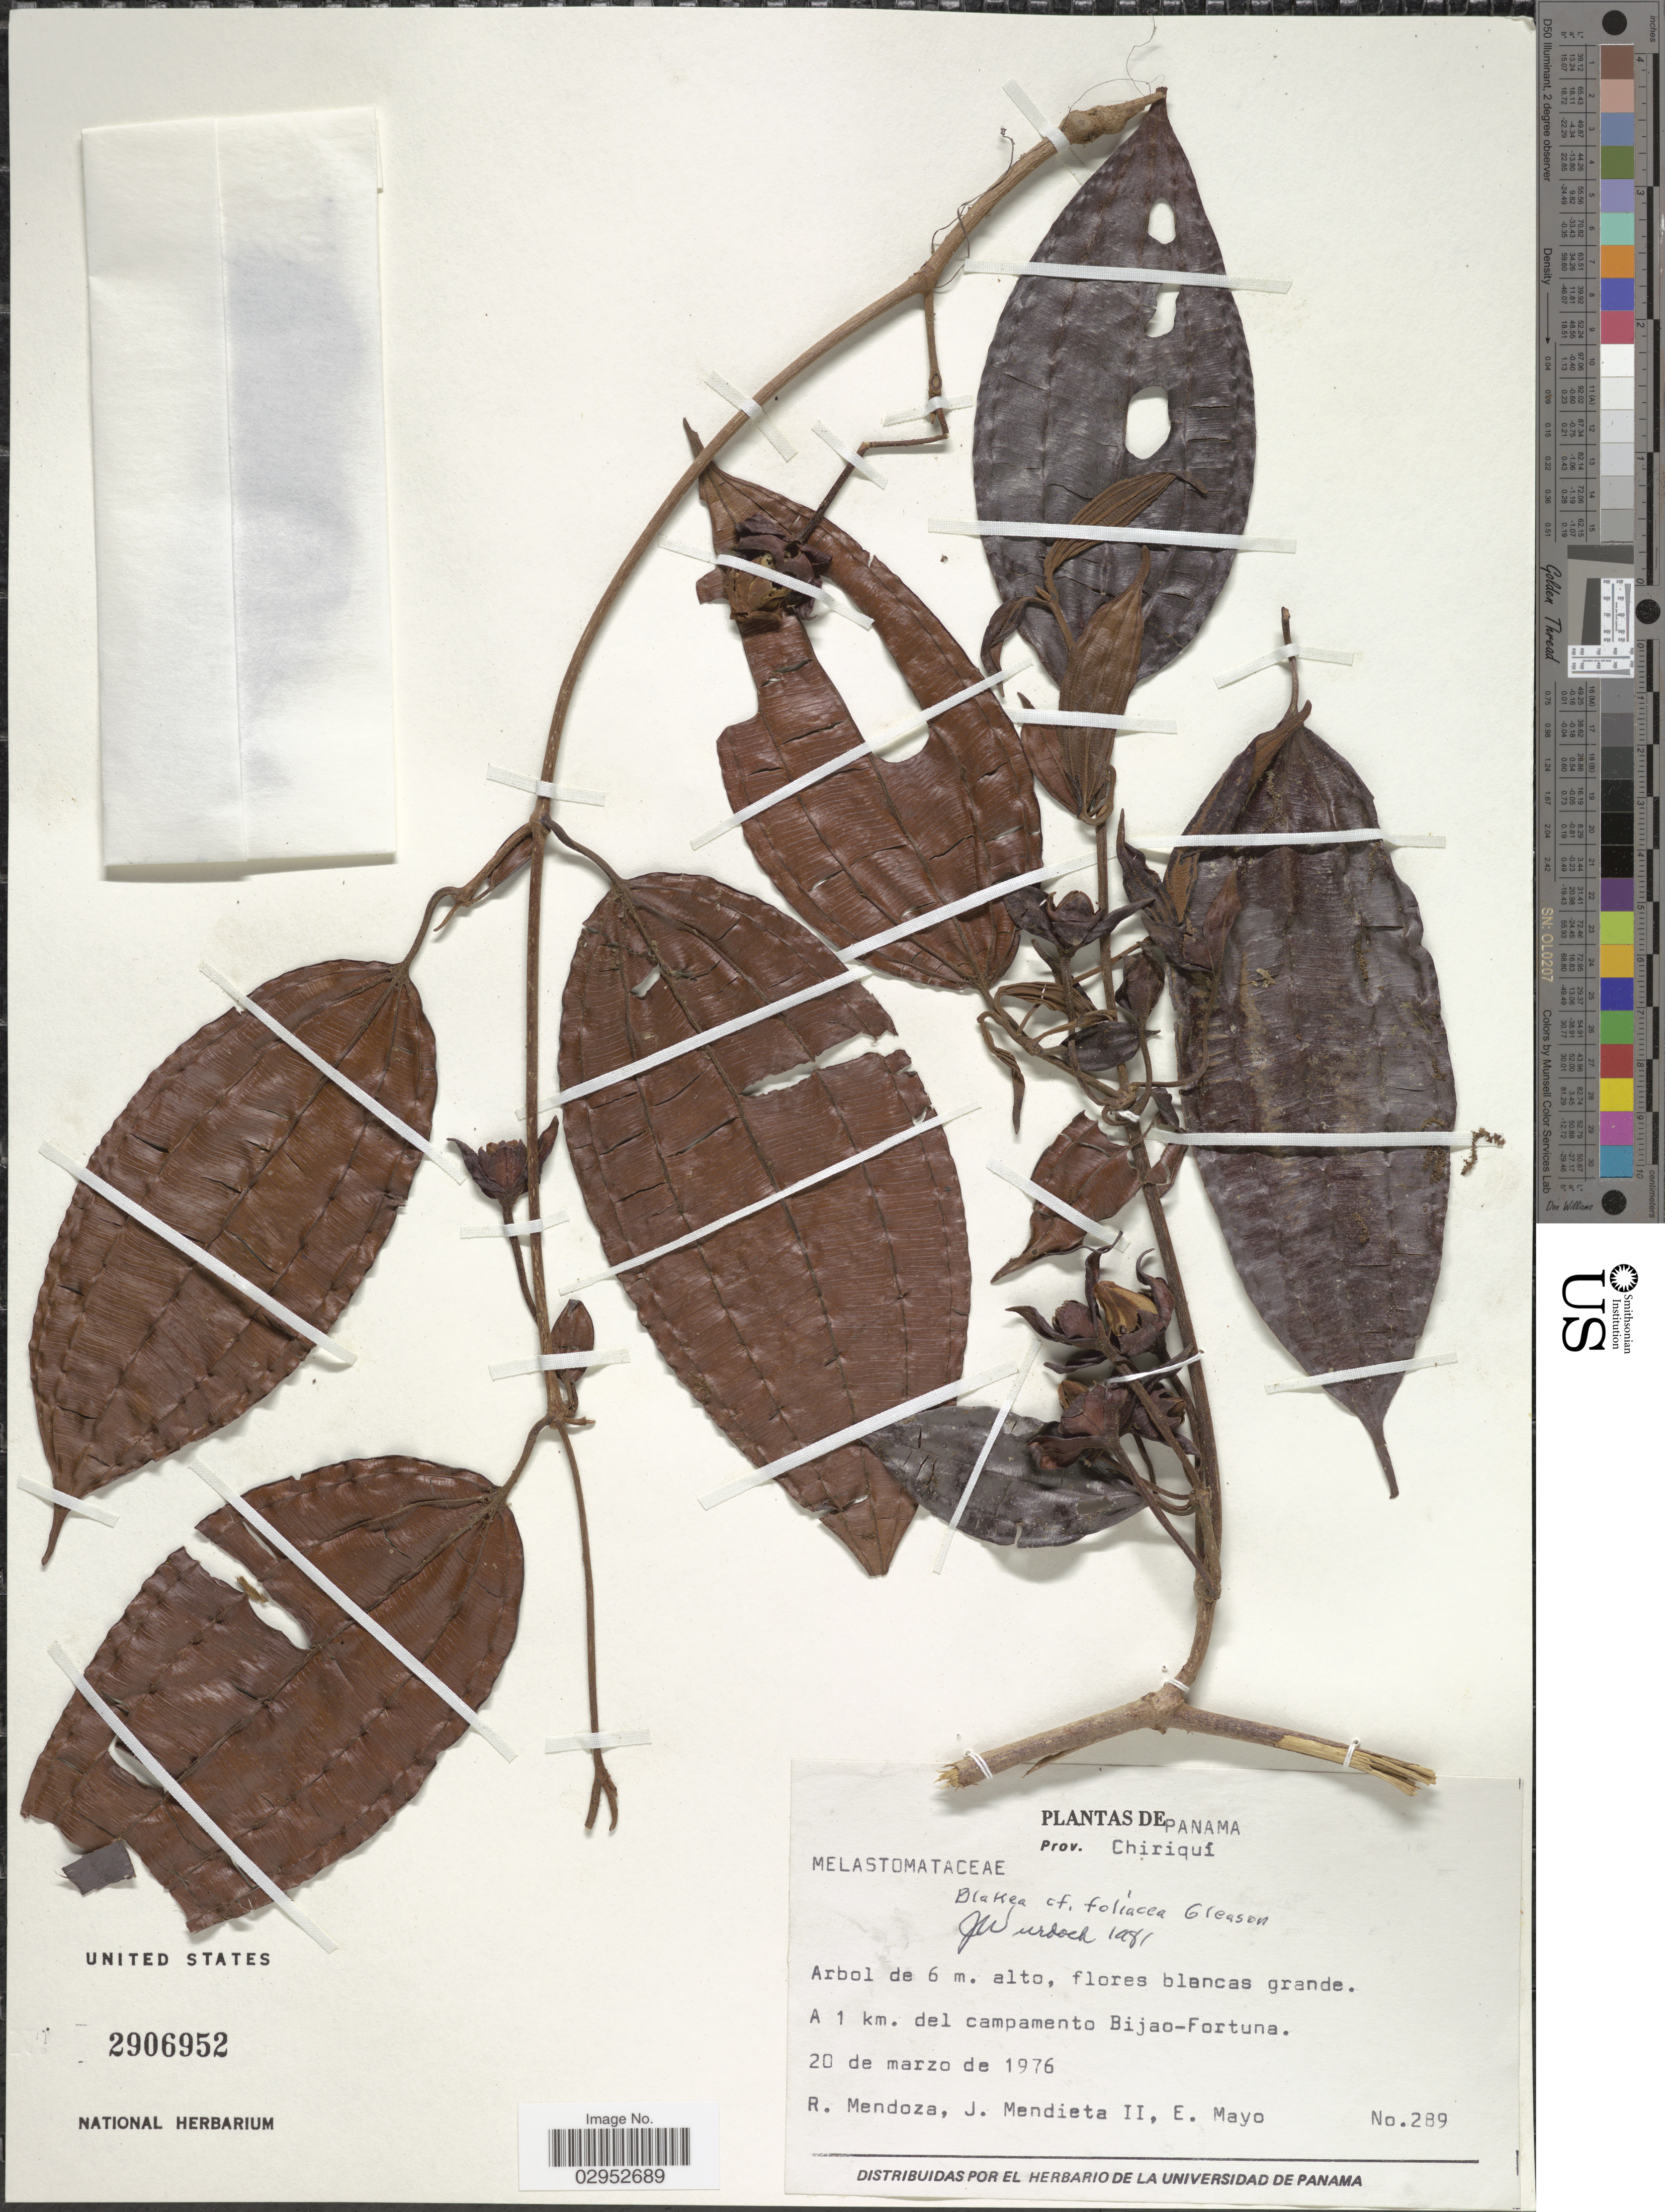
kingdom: Plantae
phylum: Tracheophyta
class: Magnoliopsida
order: Myrtales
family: Melastomataceae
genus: Blakea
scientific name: Blakea foliacea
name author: Gleason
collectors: R. Mendoza, J. Mendieta & E. Mayo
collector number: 289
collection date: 1976-03-20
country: Panama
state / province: Chiriqui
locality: Prov. Chiriquí. A 1 km. del campamento Bijao-Fortuna.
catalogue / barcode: US 2906952